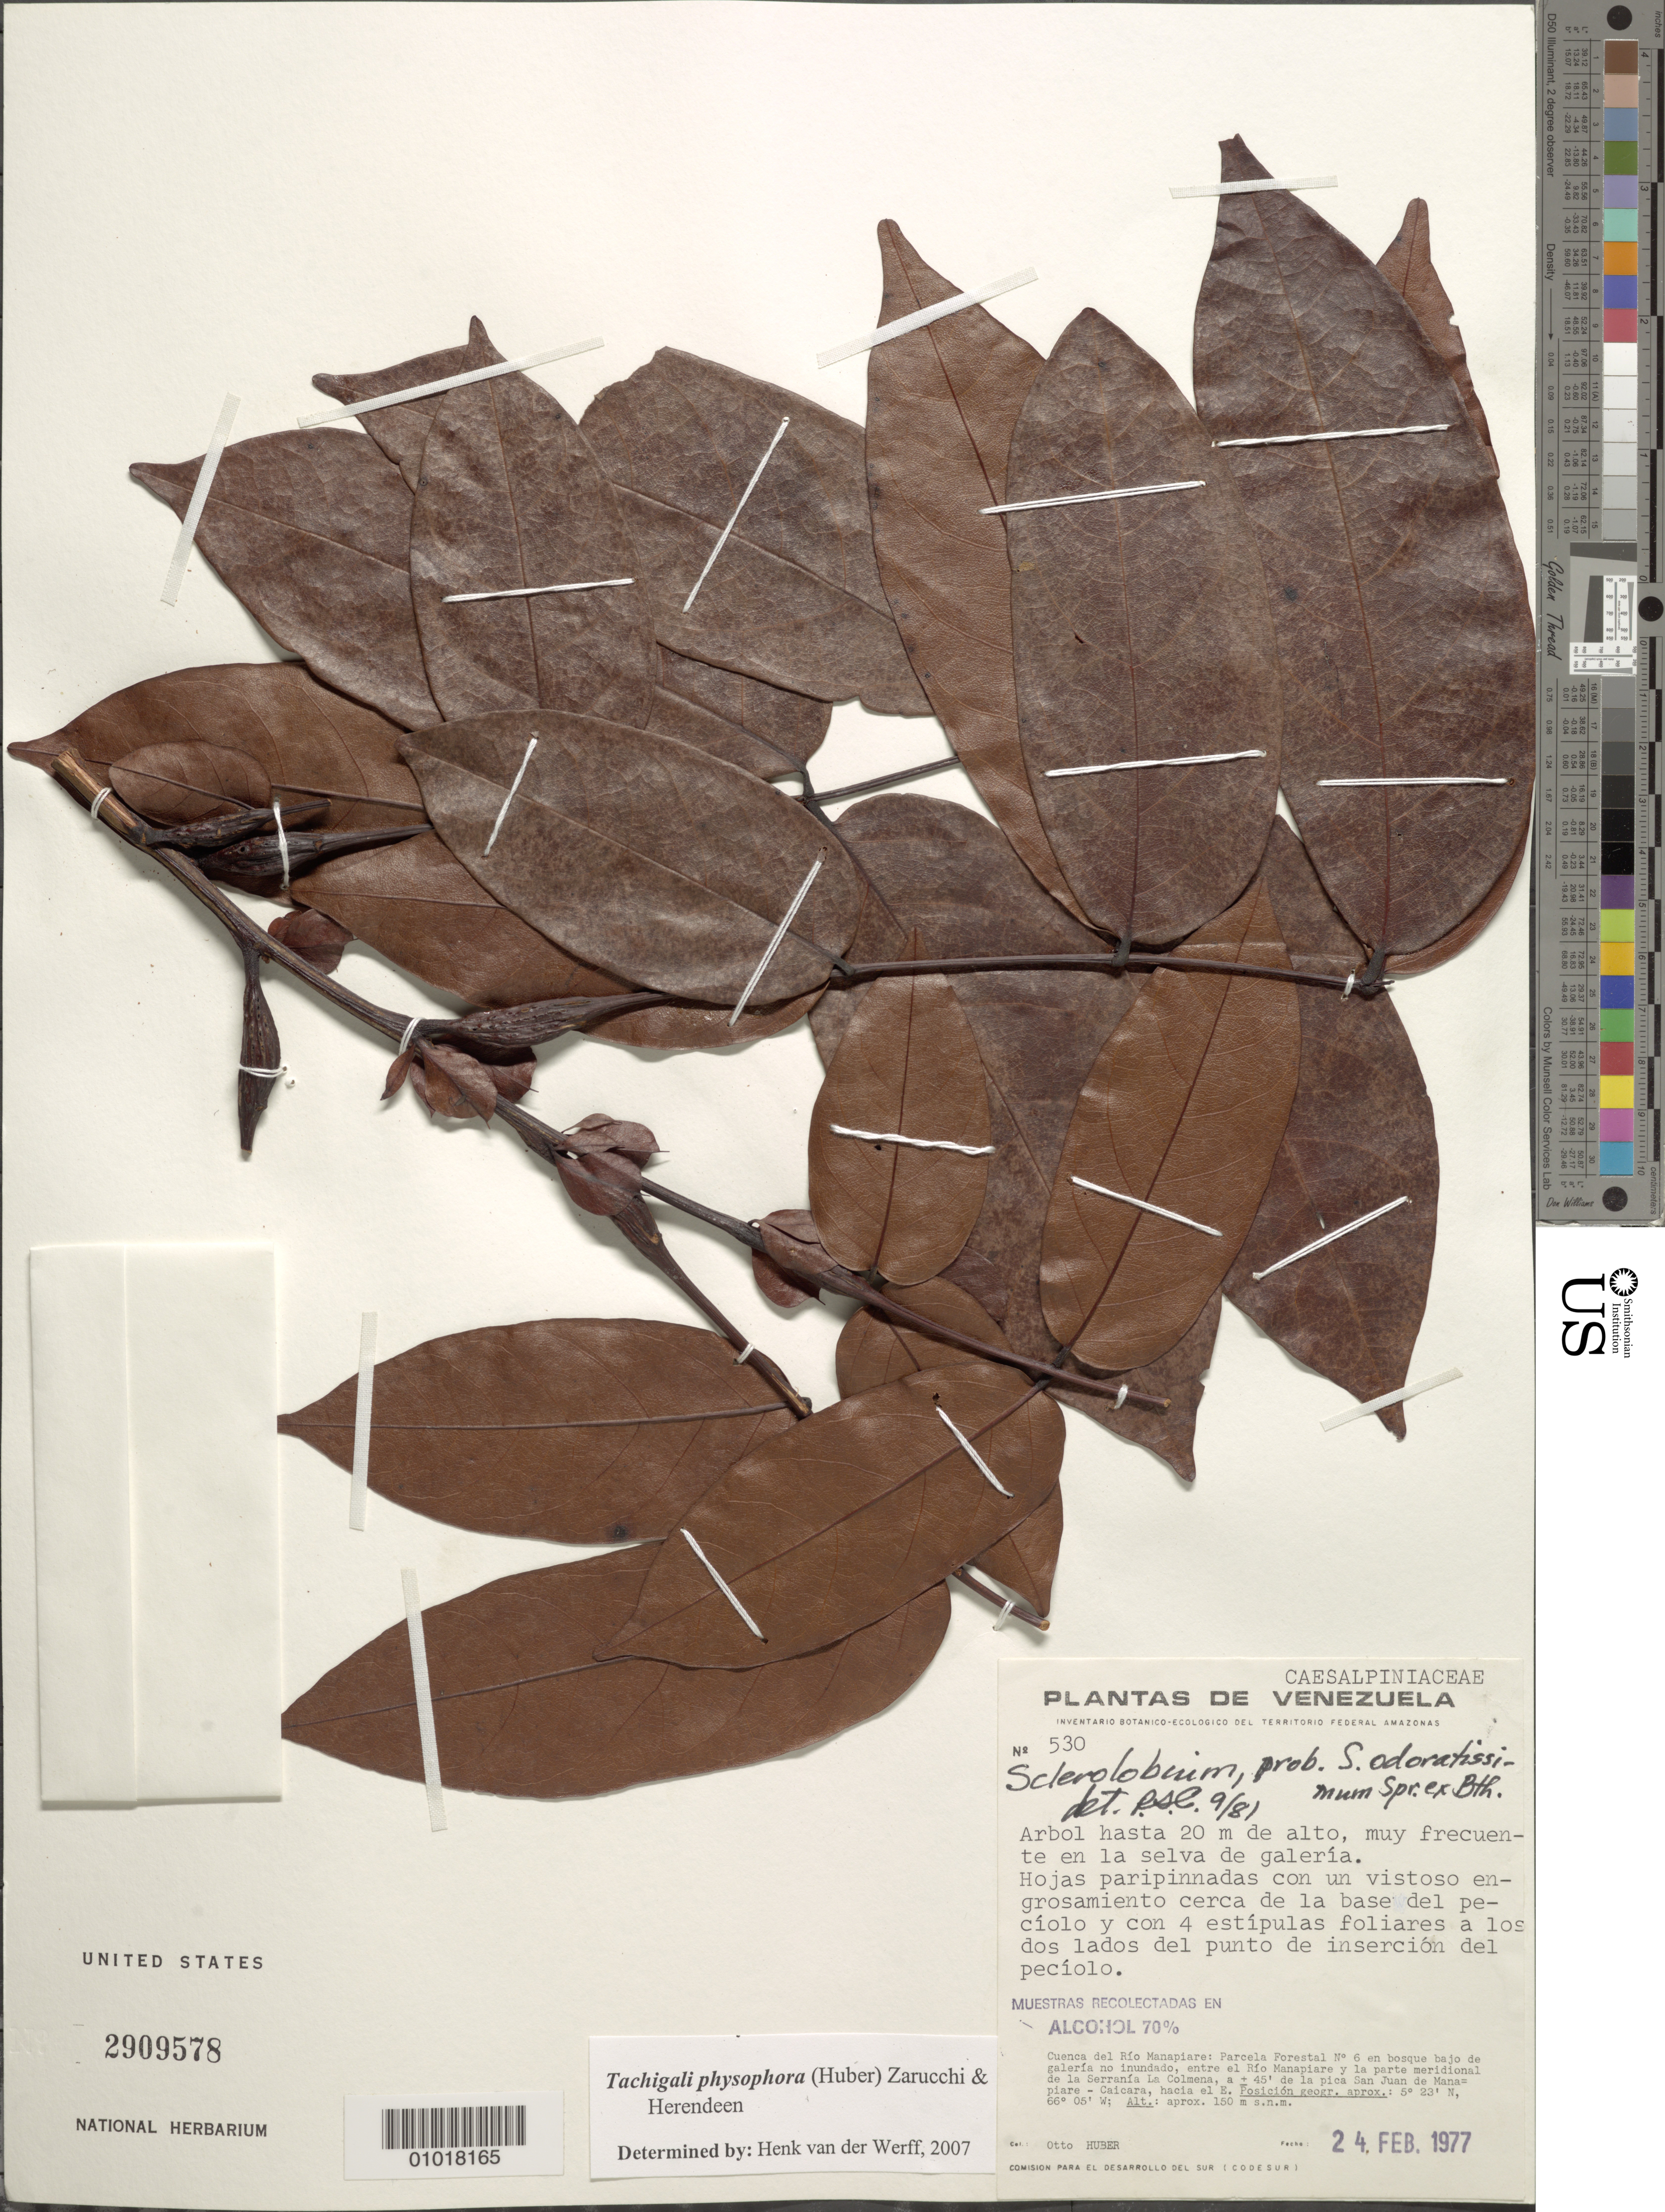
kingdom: Plantae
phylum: Tracheophyta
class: Magnoliopsida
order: Fabales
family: Fabaceae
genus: Tachigali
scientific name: Tachigali physophora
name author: (Huber) Zarucchi & Herend.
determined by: van der Werff, H., (MO), Missouri Botanical Garden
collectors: O. Huber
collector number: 530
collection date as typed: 24-Feb-77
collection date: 1977-02-24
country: Venezuela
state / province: Amazonas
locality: Río Manapiare, Parcela Forestal No. 6,enre el Rio Manapiare y la parte meridional de la Serrania La Colmena, a 45' de la pica San Juan de Manapiare - Caicara, hasta el E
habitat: Bosque bajo de galeria no inundado; selva de galeria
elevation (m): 140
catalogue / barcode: US 2909578